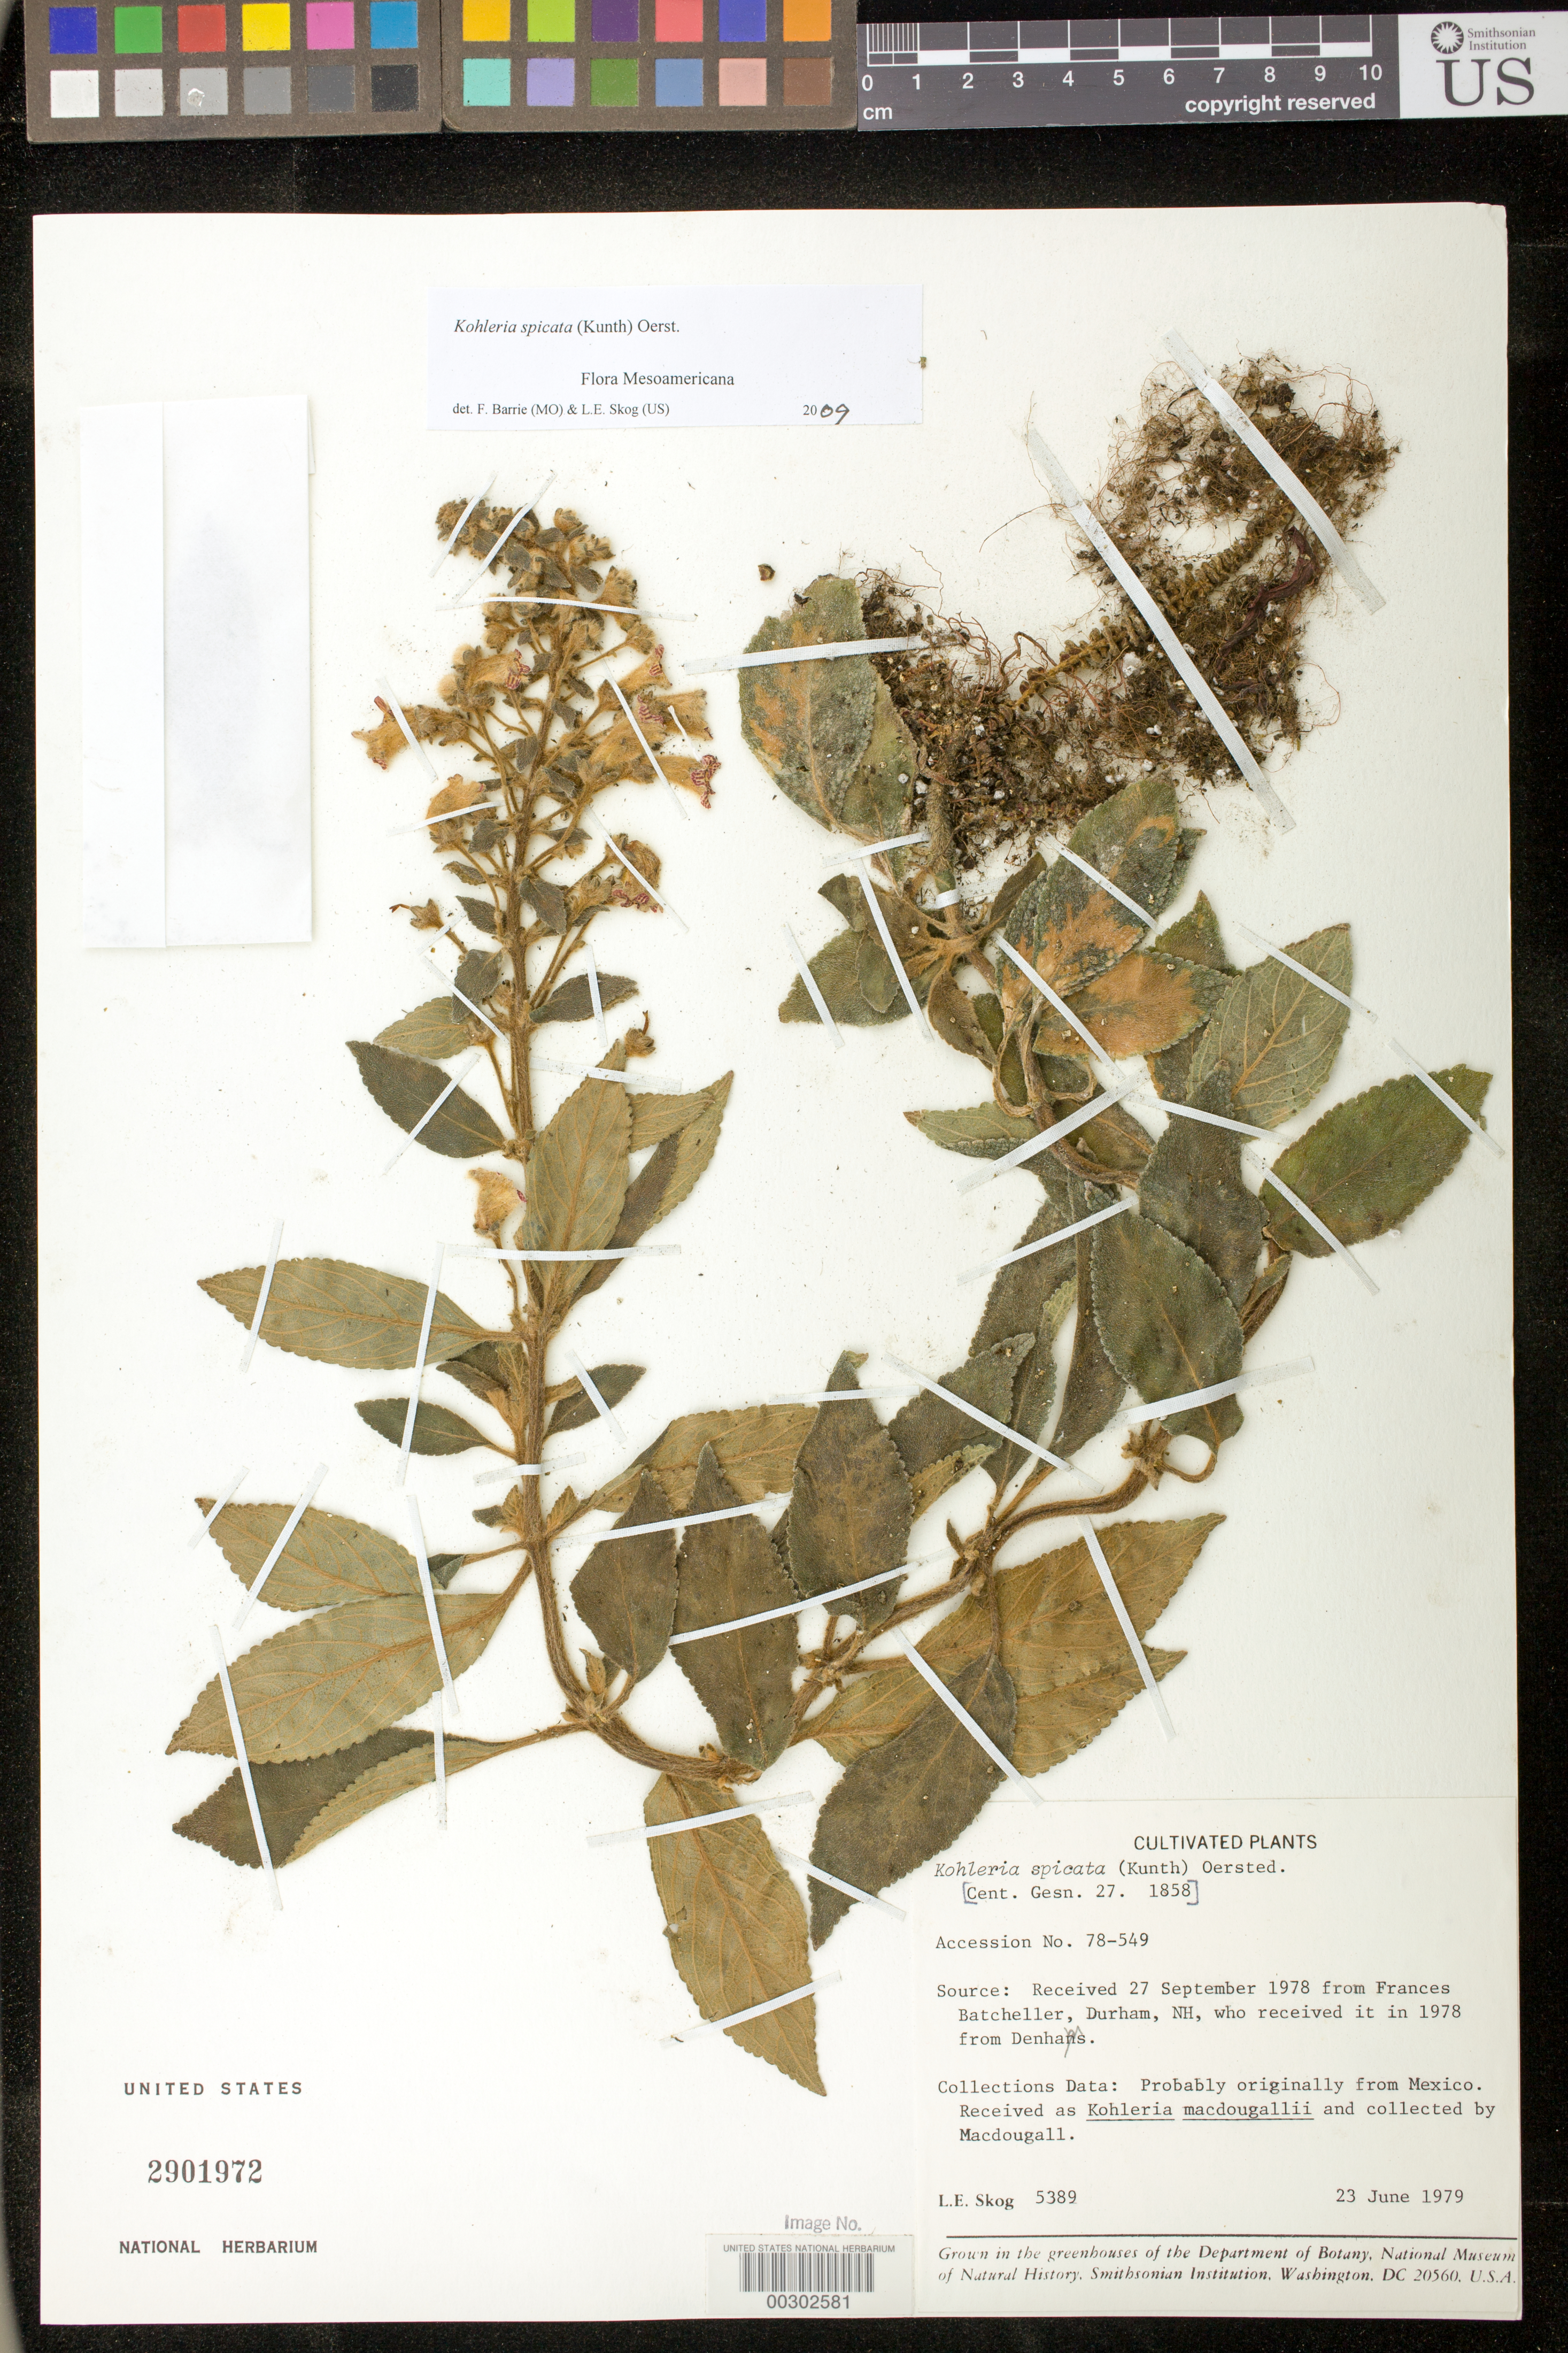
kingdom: Plantae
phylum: Tracheophyta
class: Magnoliopsida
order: Lamiales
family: Gesneriaceae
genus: Kohleria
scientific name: Kohleria spicata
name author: (Kunth) Oerst.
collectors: L. E. Skog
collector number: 5389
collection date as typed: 23 Jun 1979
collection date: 1979-06-23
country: Mexico (?)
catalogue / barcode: US 2901972